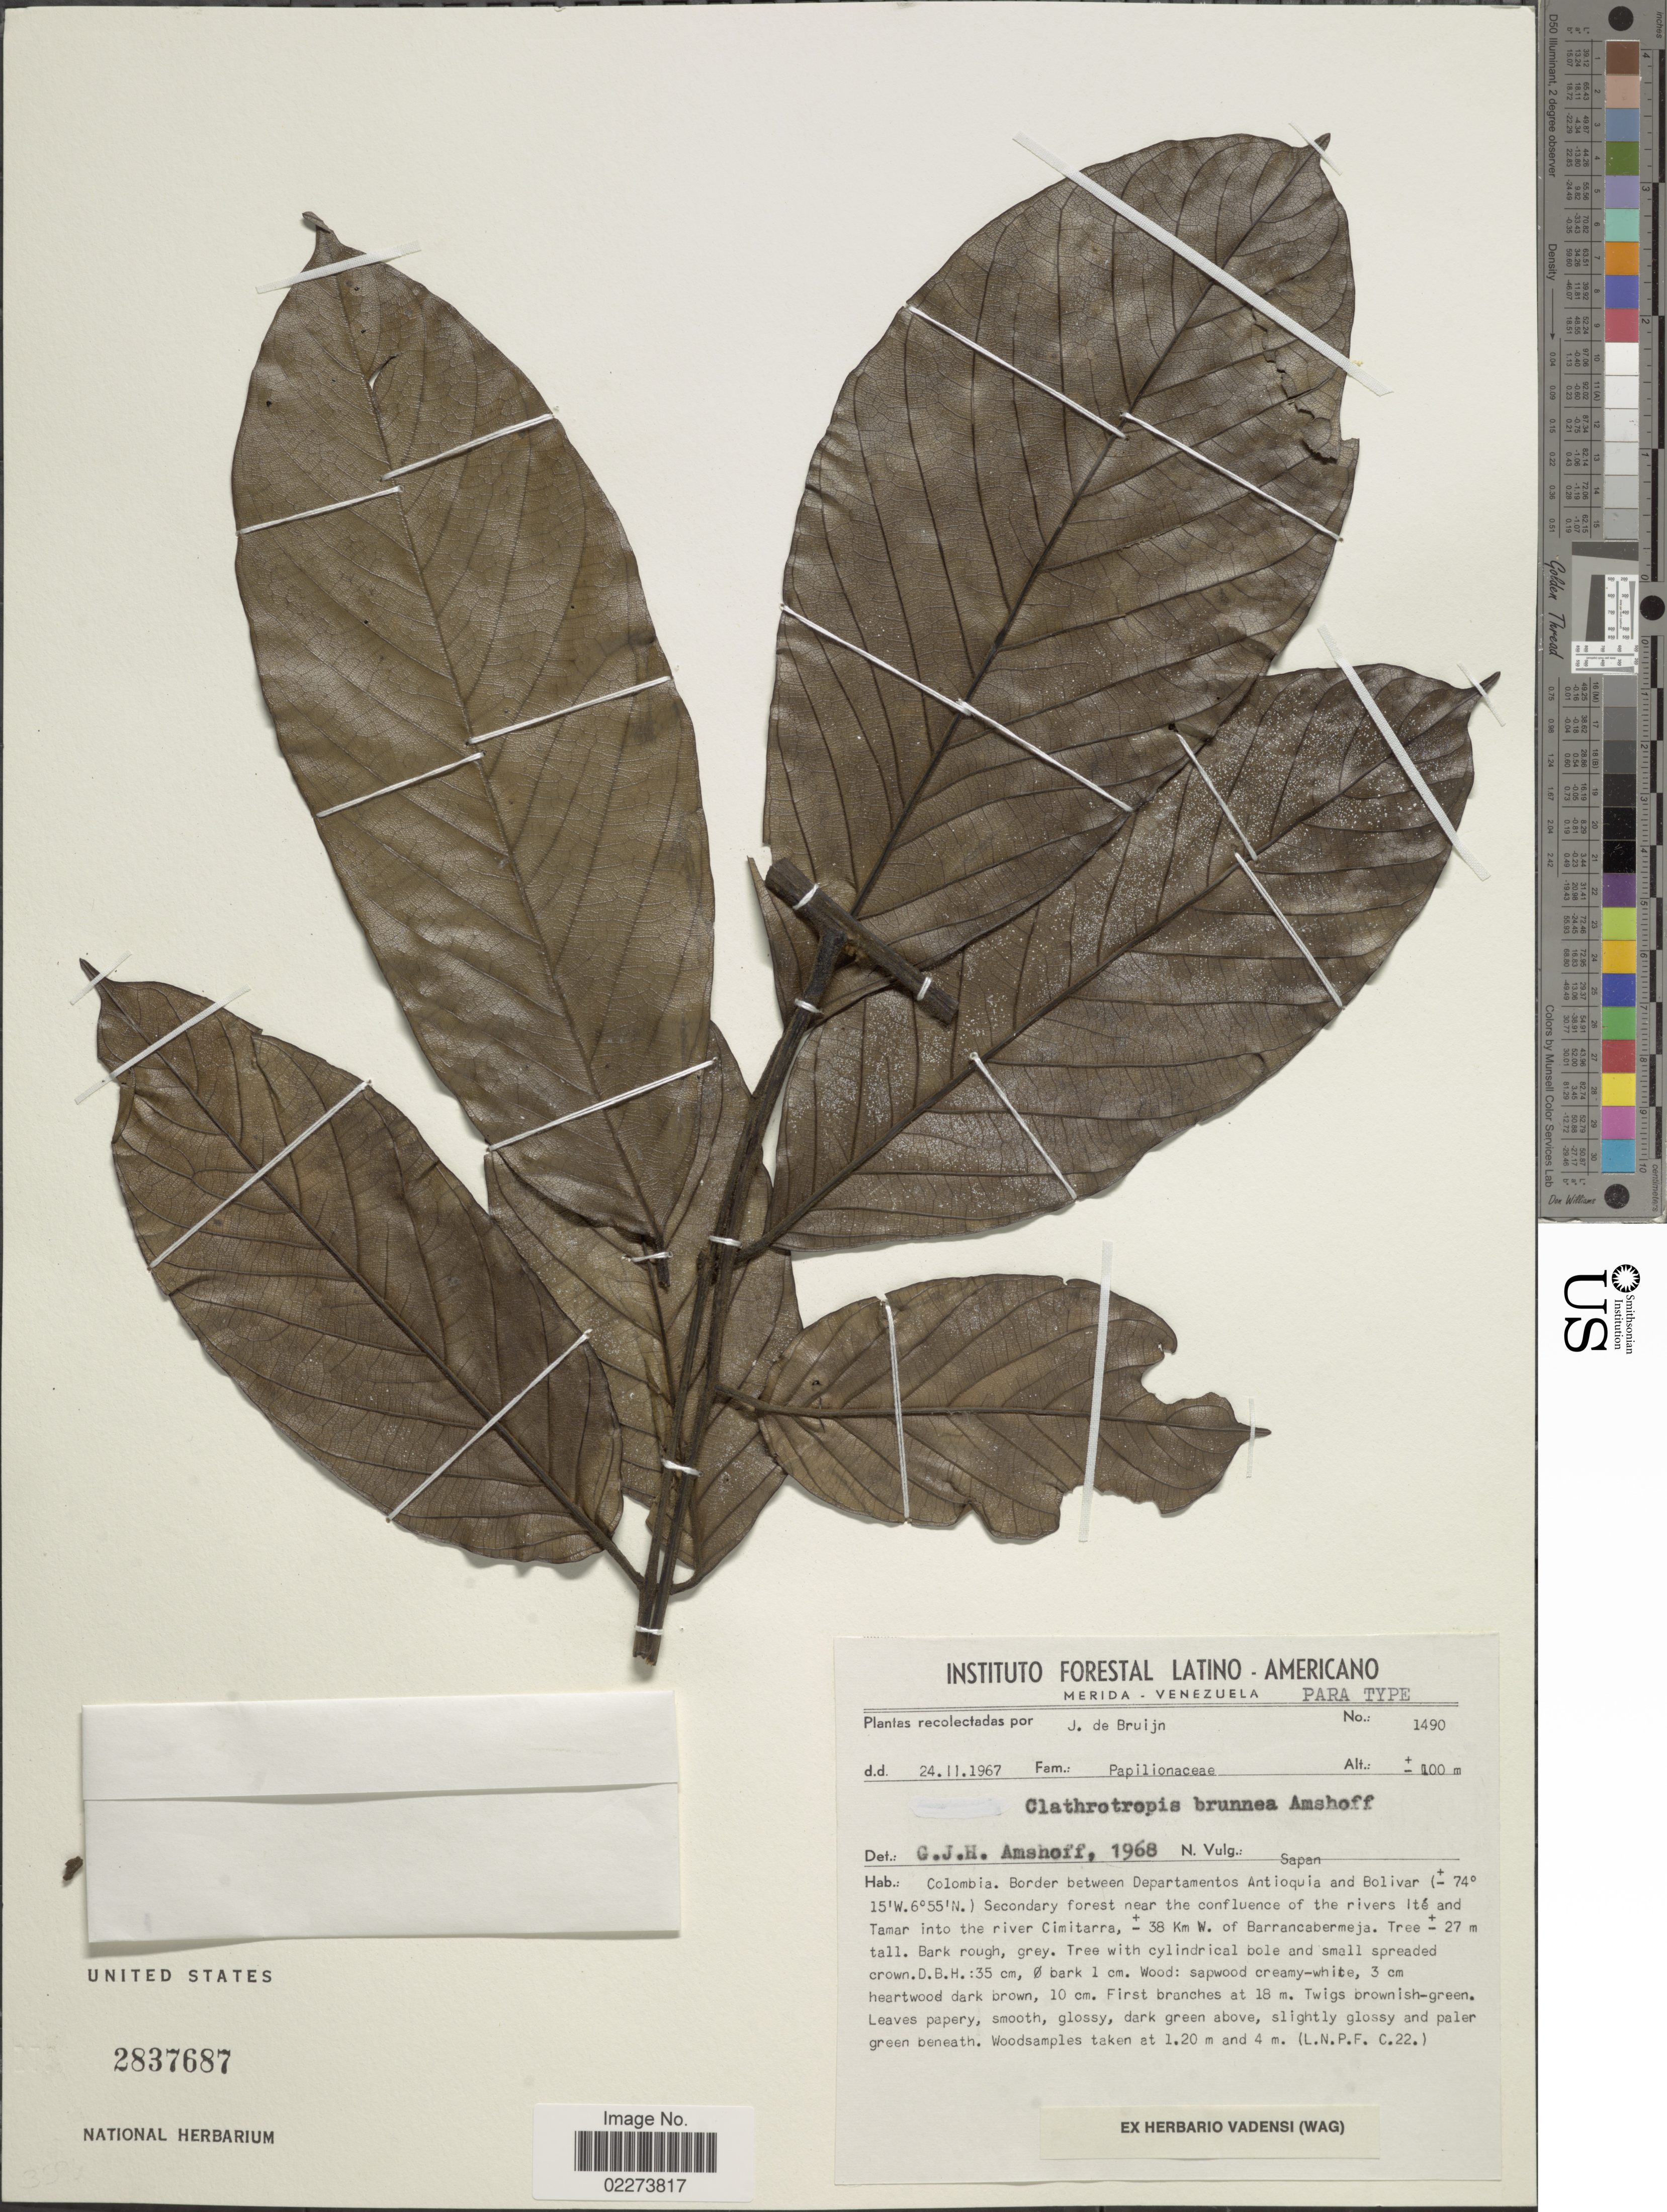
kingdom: Plantae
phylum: Tracheophyta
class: Magnoliopsida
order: Fabales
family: Fabaceae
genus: Clathrotropis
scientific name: Clathrotropis brunnea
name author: Amshoff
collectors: J. Bruijn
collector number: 1490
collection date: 1967-02-24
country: Venezuela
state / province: Mérida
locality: Colombia, Border between Departamentos Antioquia and Bolivar, Secondary forest near the confluence of the rivers Ite and Tamar into the river Cimitara, 36 km W. of Barrancabermeja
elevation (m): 100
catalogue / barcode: US 2837687